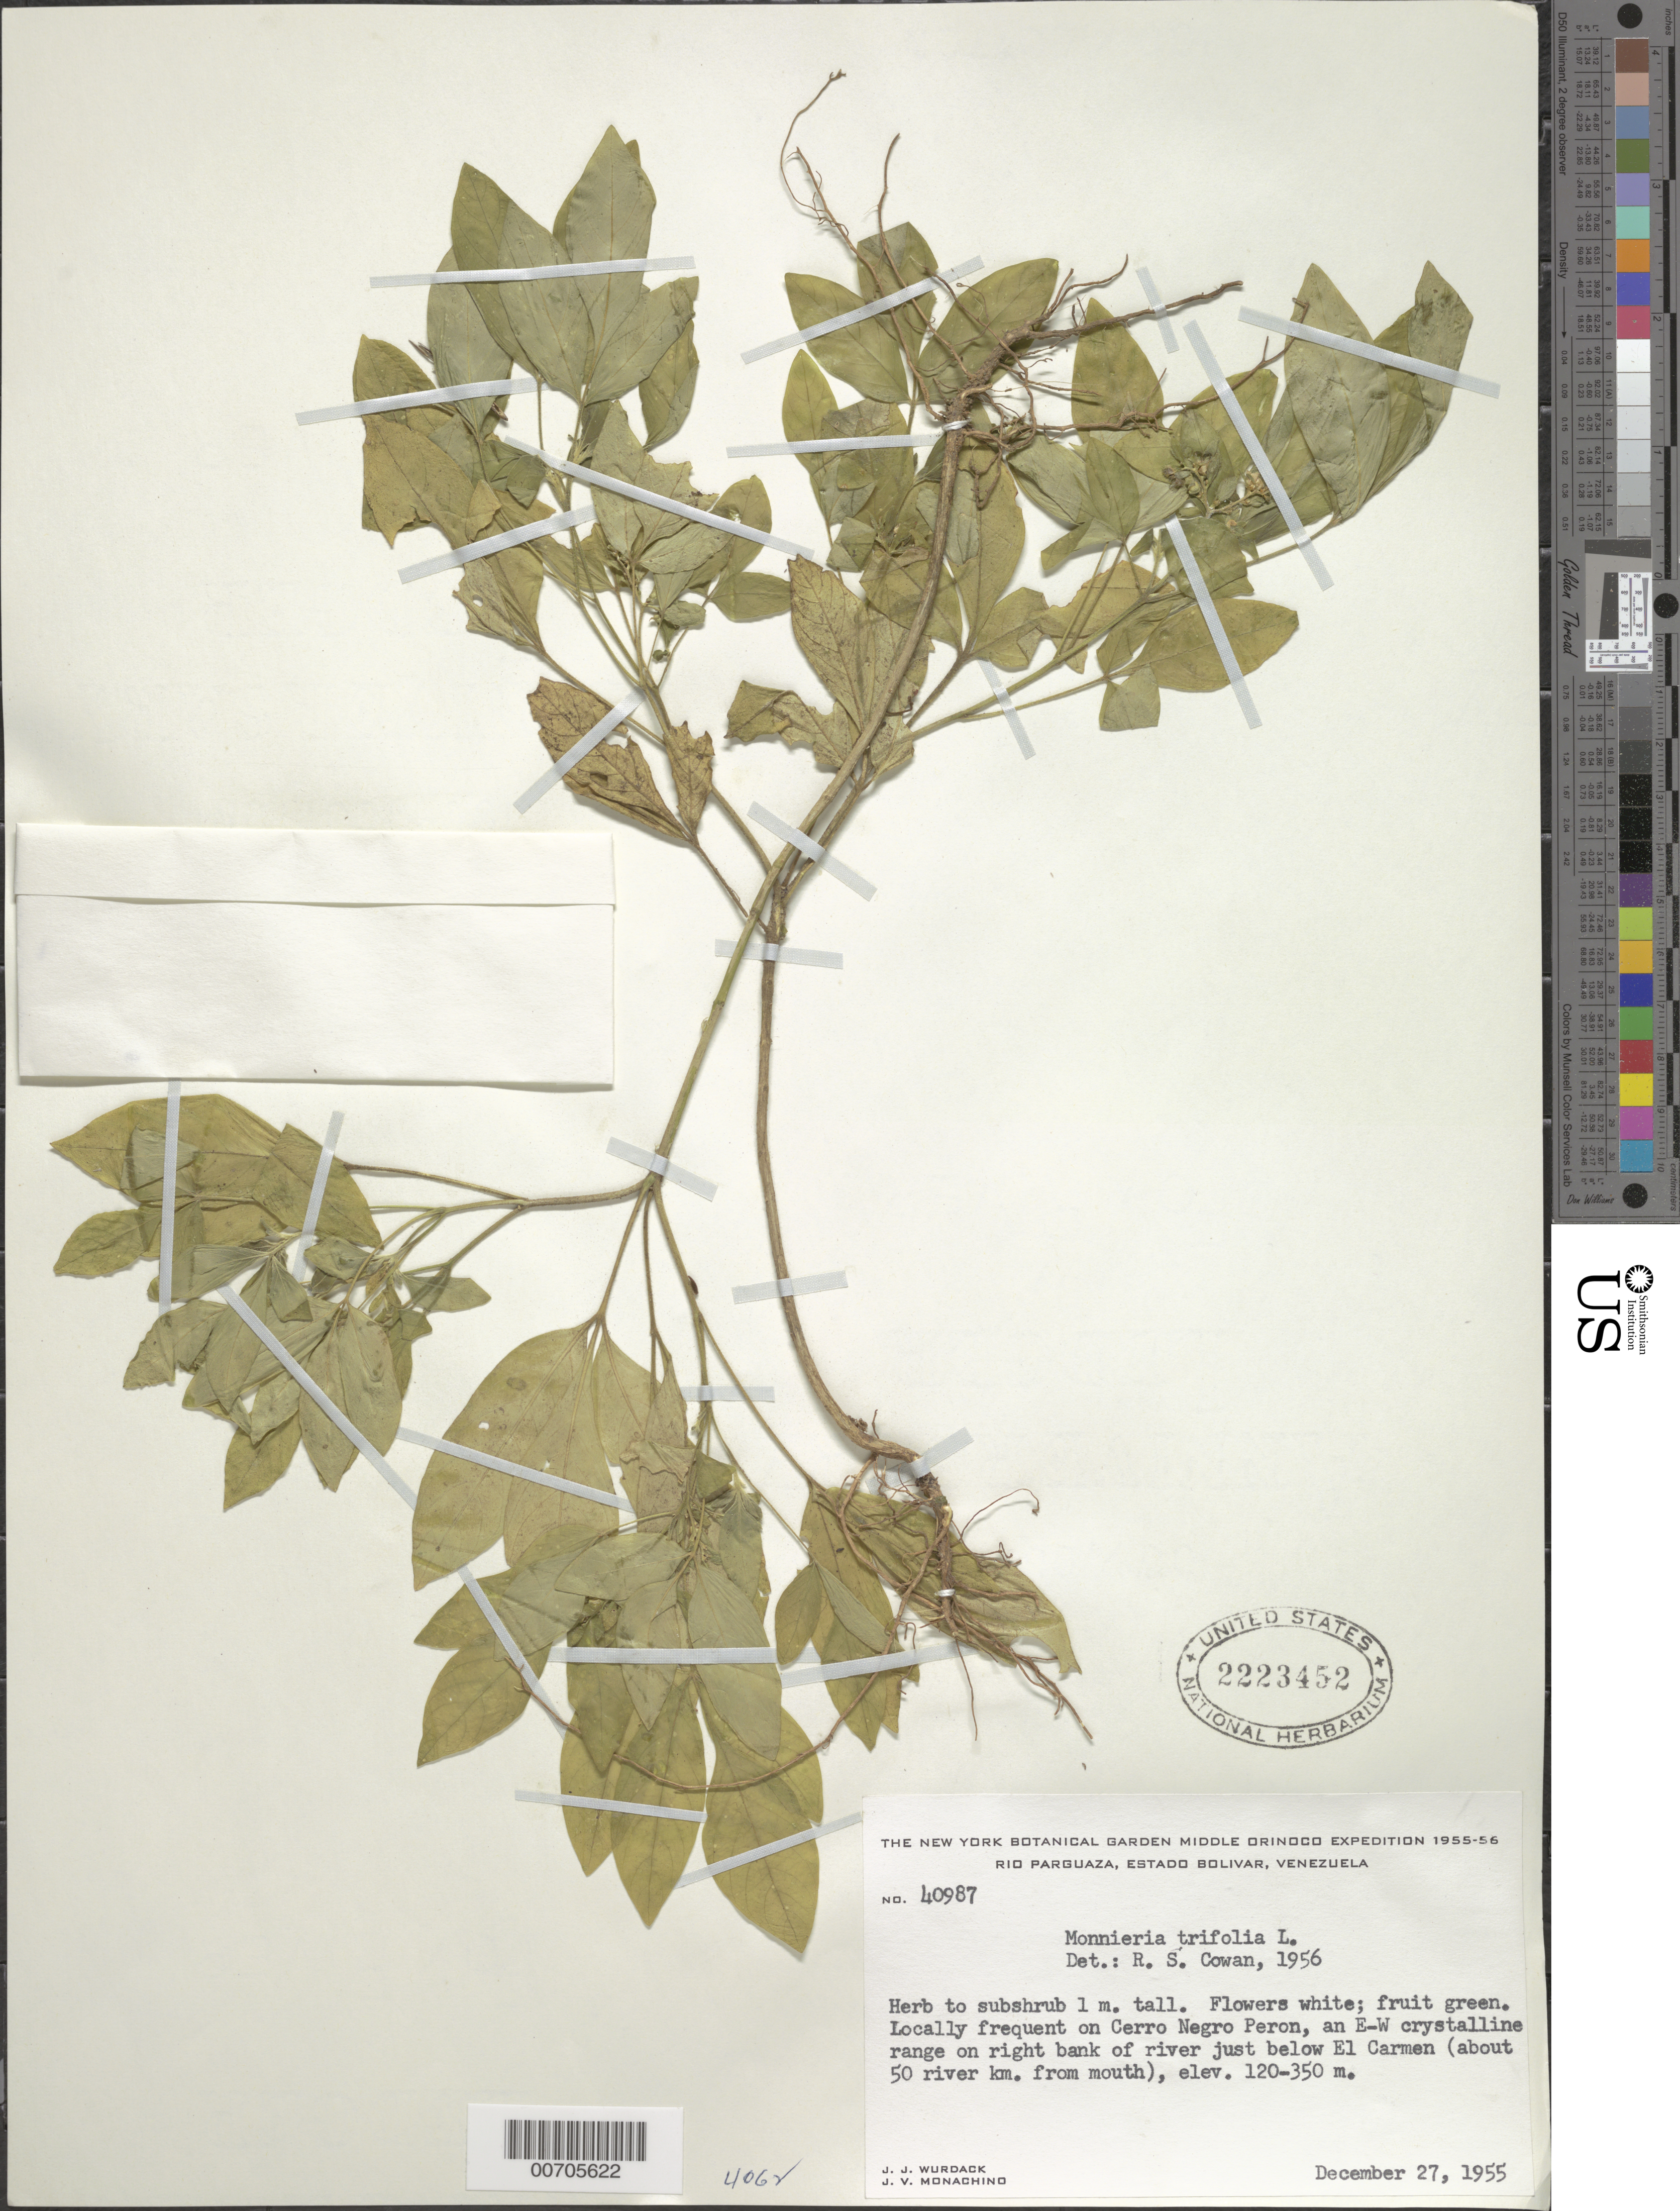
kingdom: Plantae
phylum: Tracheophyta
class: Magnoliopsida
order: Sapindales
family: Rutaceae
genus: Ertela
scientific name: Ertela trifolia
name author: (L.) Kuntze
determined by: Strong, Mark T., (BOT), Smithsonian Institution - National Museum of Natural History (UNITED STATES)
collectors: J. J. Wurdack & J. V. Monachino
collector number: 40987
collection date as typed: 27-Dec-55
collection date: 1955-12-27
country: Venezuela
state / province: Bolívar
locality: Río Parguaza, Cerro Negro Parado, below El Carmen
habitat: Riverbank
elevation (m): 120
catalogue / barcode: US 2223452